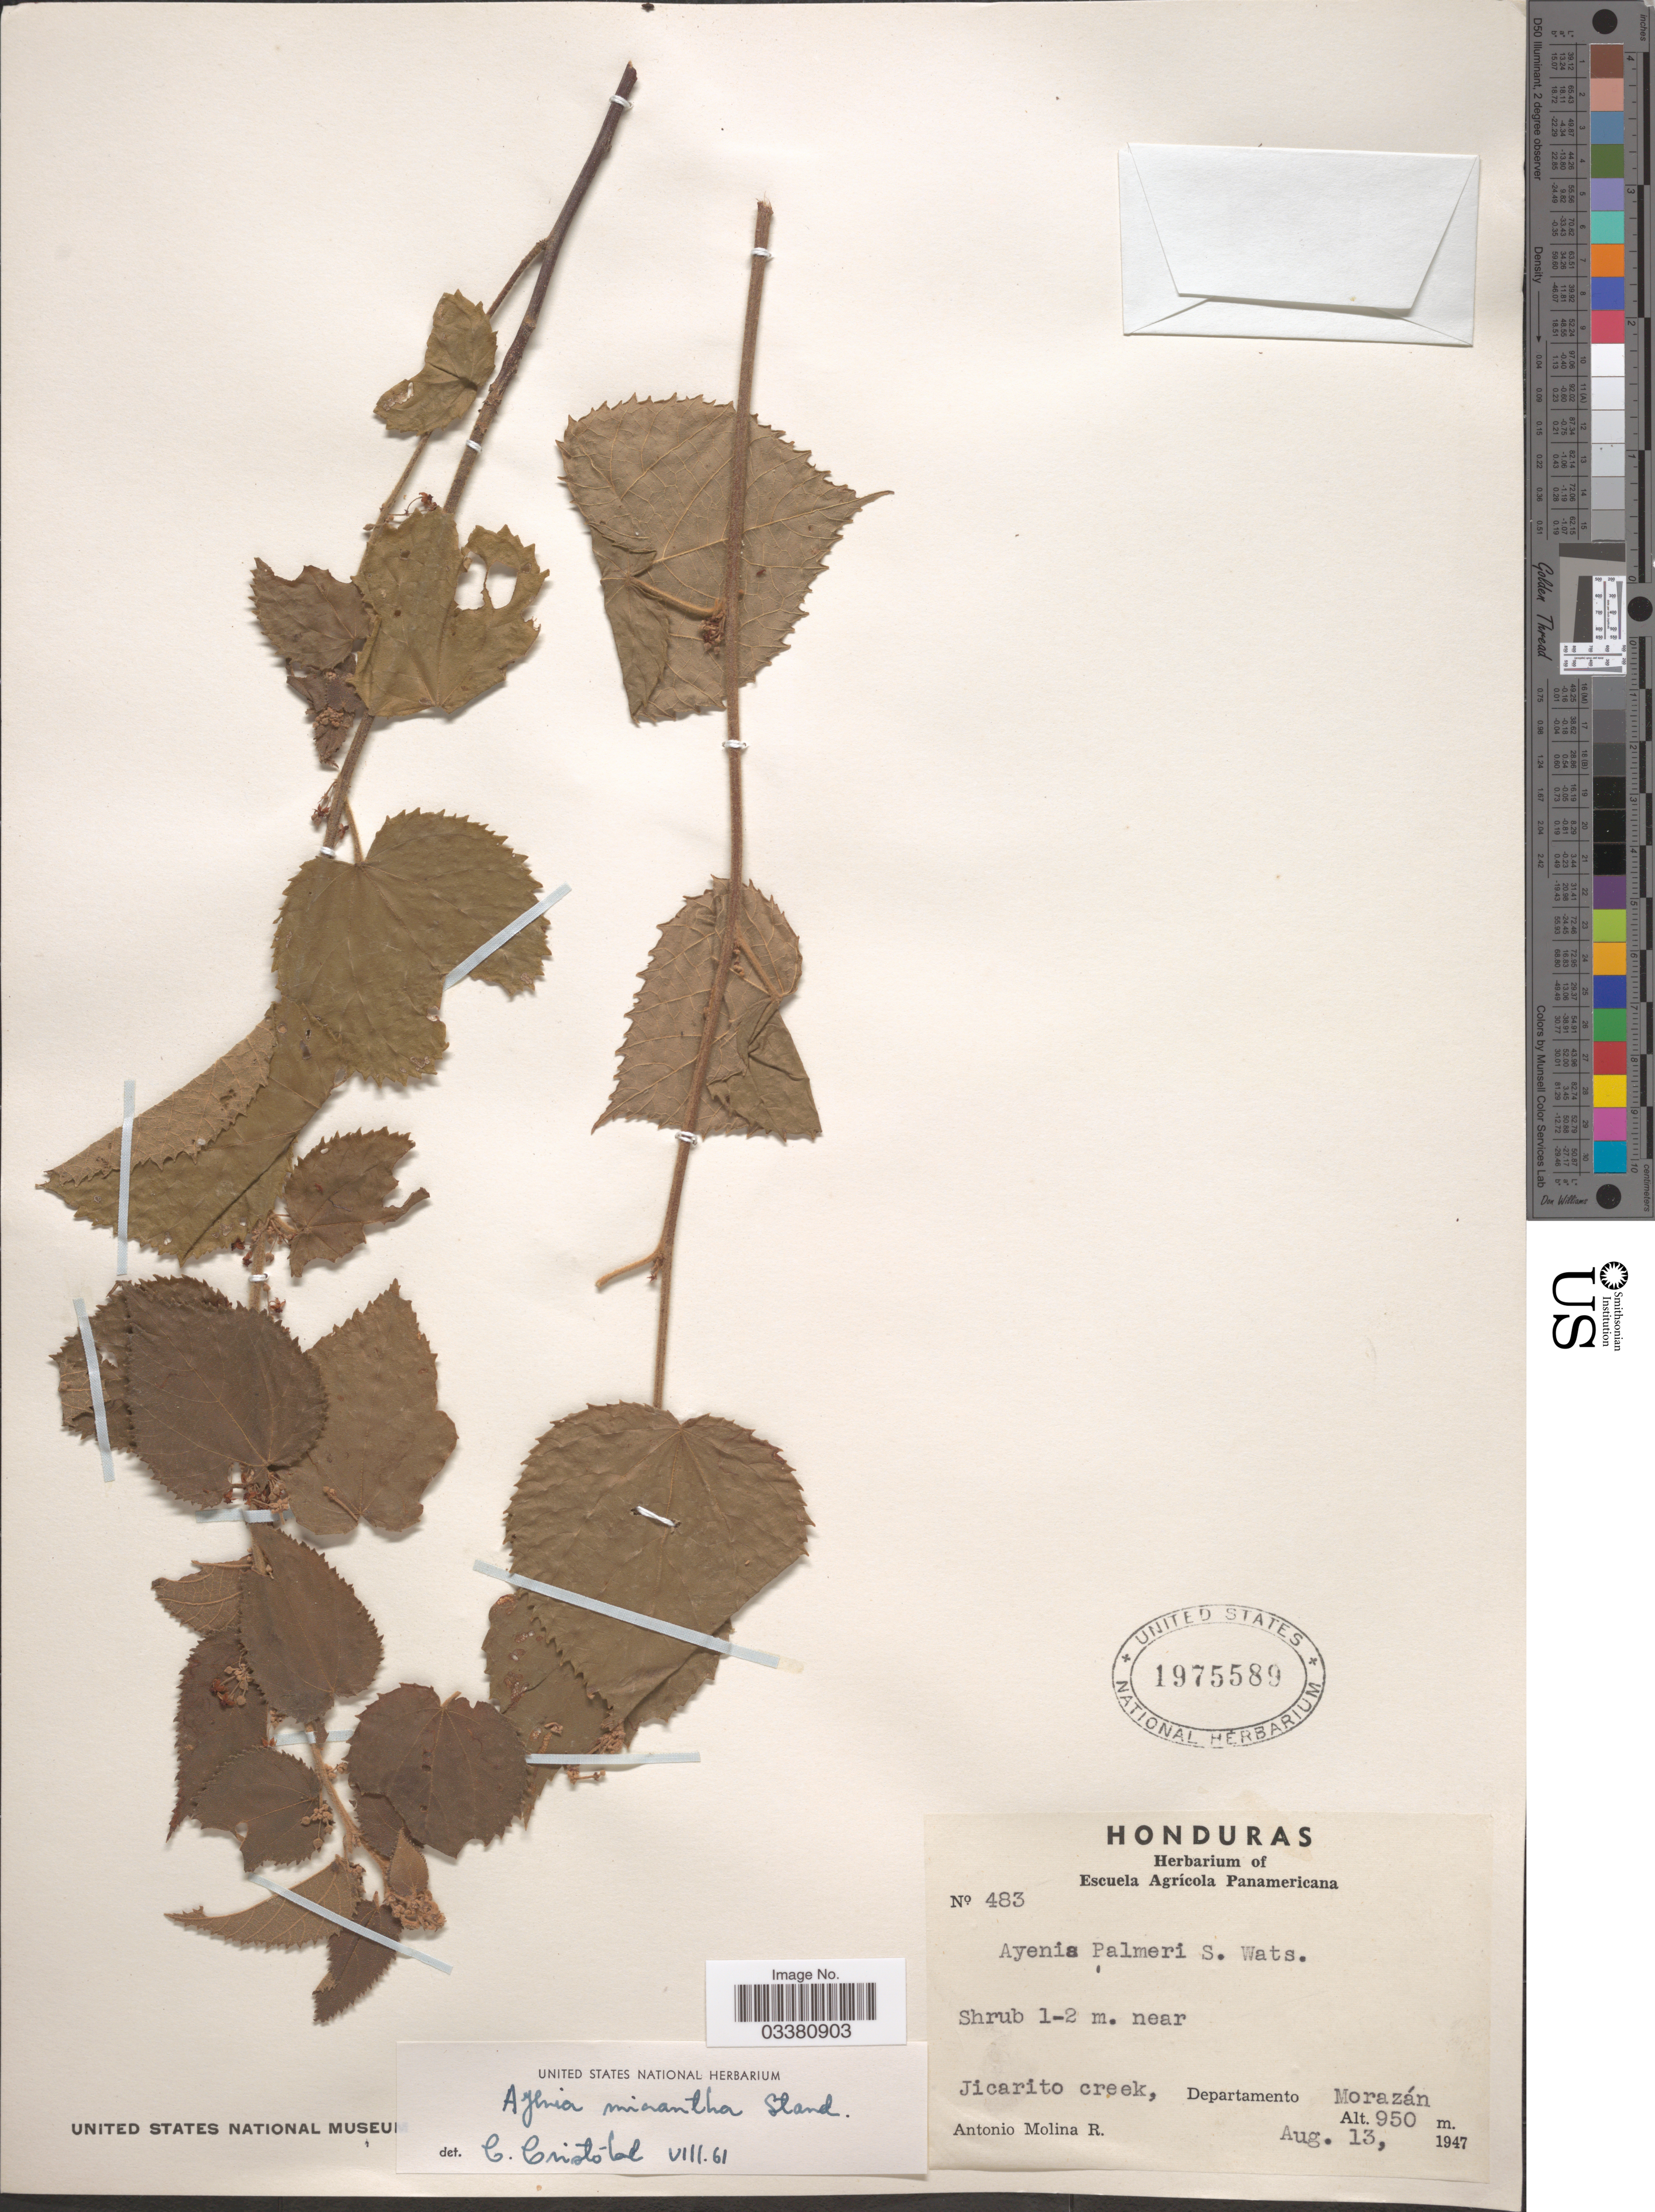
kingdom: Plantae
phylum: Tracheophyta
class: Magnoliopsida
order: Malvales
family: Malvaceae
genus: Ayenia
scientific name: Ayenia micrantha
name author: Standl.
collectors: A. Molina R.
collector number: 483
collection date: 1947-08-13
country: Honduras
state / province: Fco. Morazán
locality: Near Jicarito creek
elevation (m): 950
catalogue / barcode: US 1975589